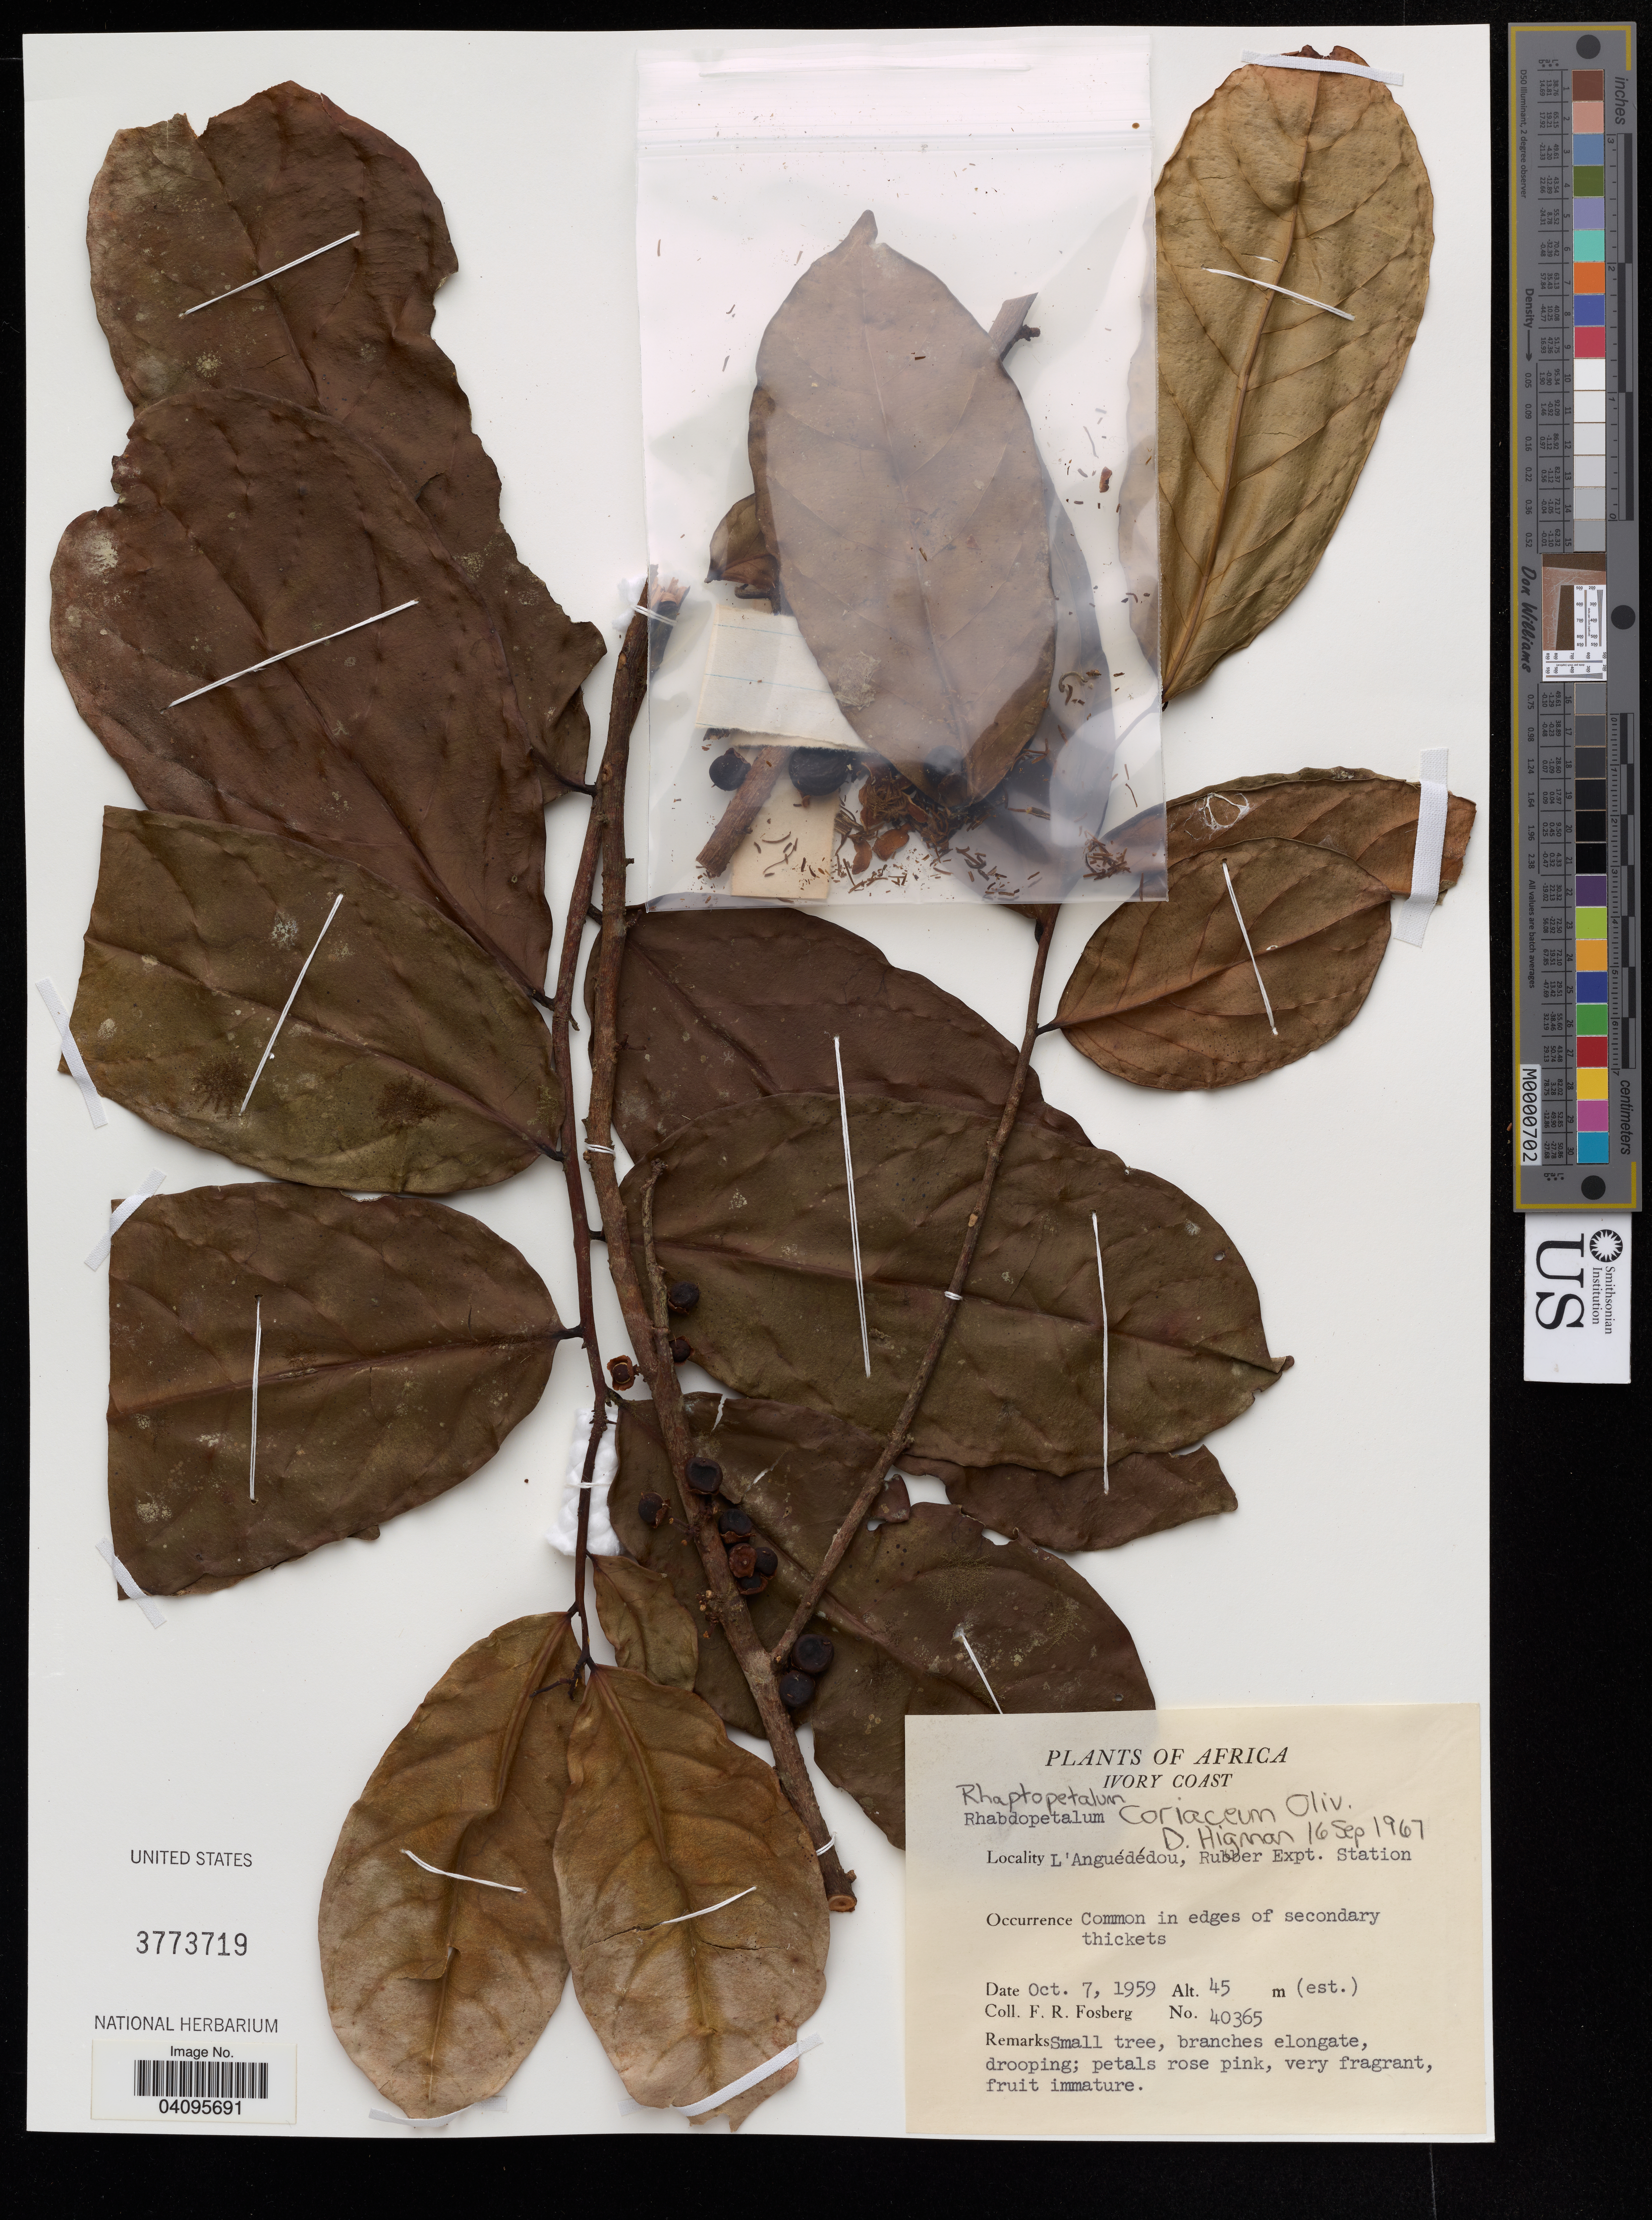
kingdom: Plantae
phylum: Tracheophyta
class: Magnoliopsida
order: Ericales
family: Lecythidaceae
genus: Rhaptopetalum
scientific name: Rhaptopetalum coriaceum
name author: Oliv.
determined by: Higman, D.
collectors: F. R. Fosberg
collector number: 40365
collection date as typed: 7 Oct 1959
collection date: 1959-10-07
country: Ivory Coast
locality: Ivory Coast. L'Anguededou, Rubber Expt. Station.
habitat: Edges of seconday thickets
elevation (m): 45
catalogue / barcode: US 3773719